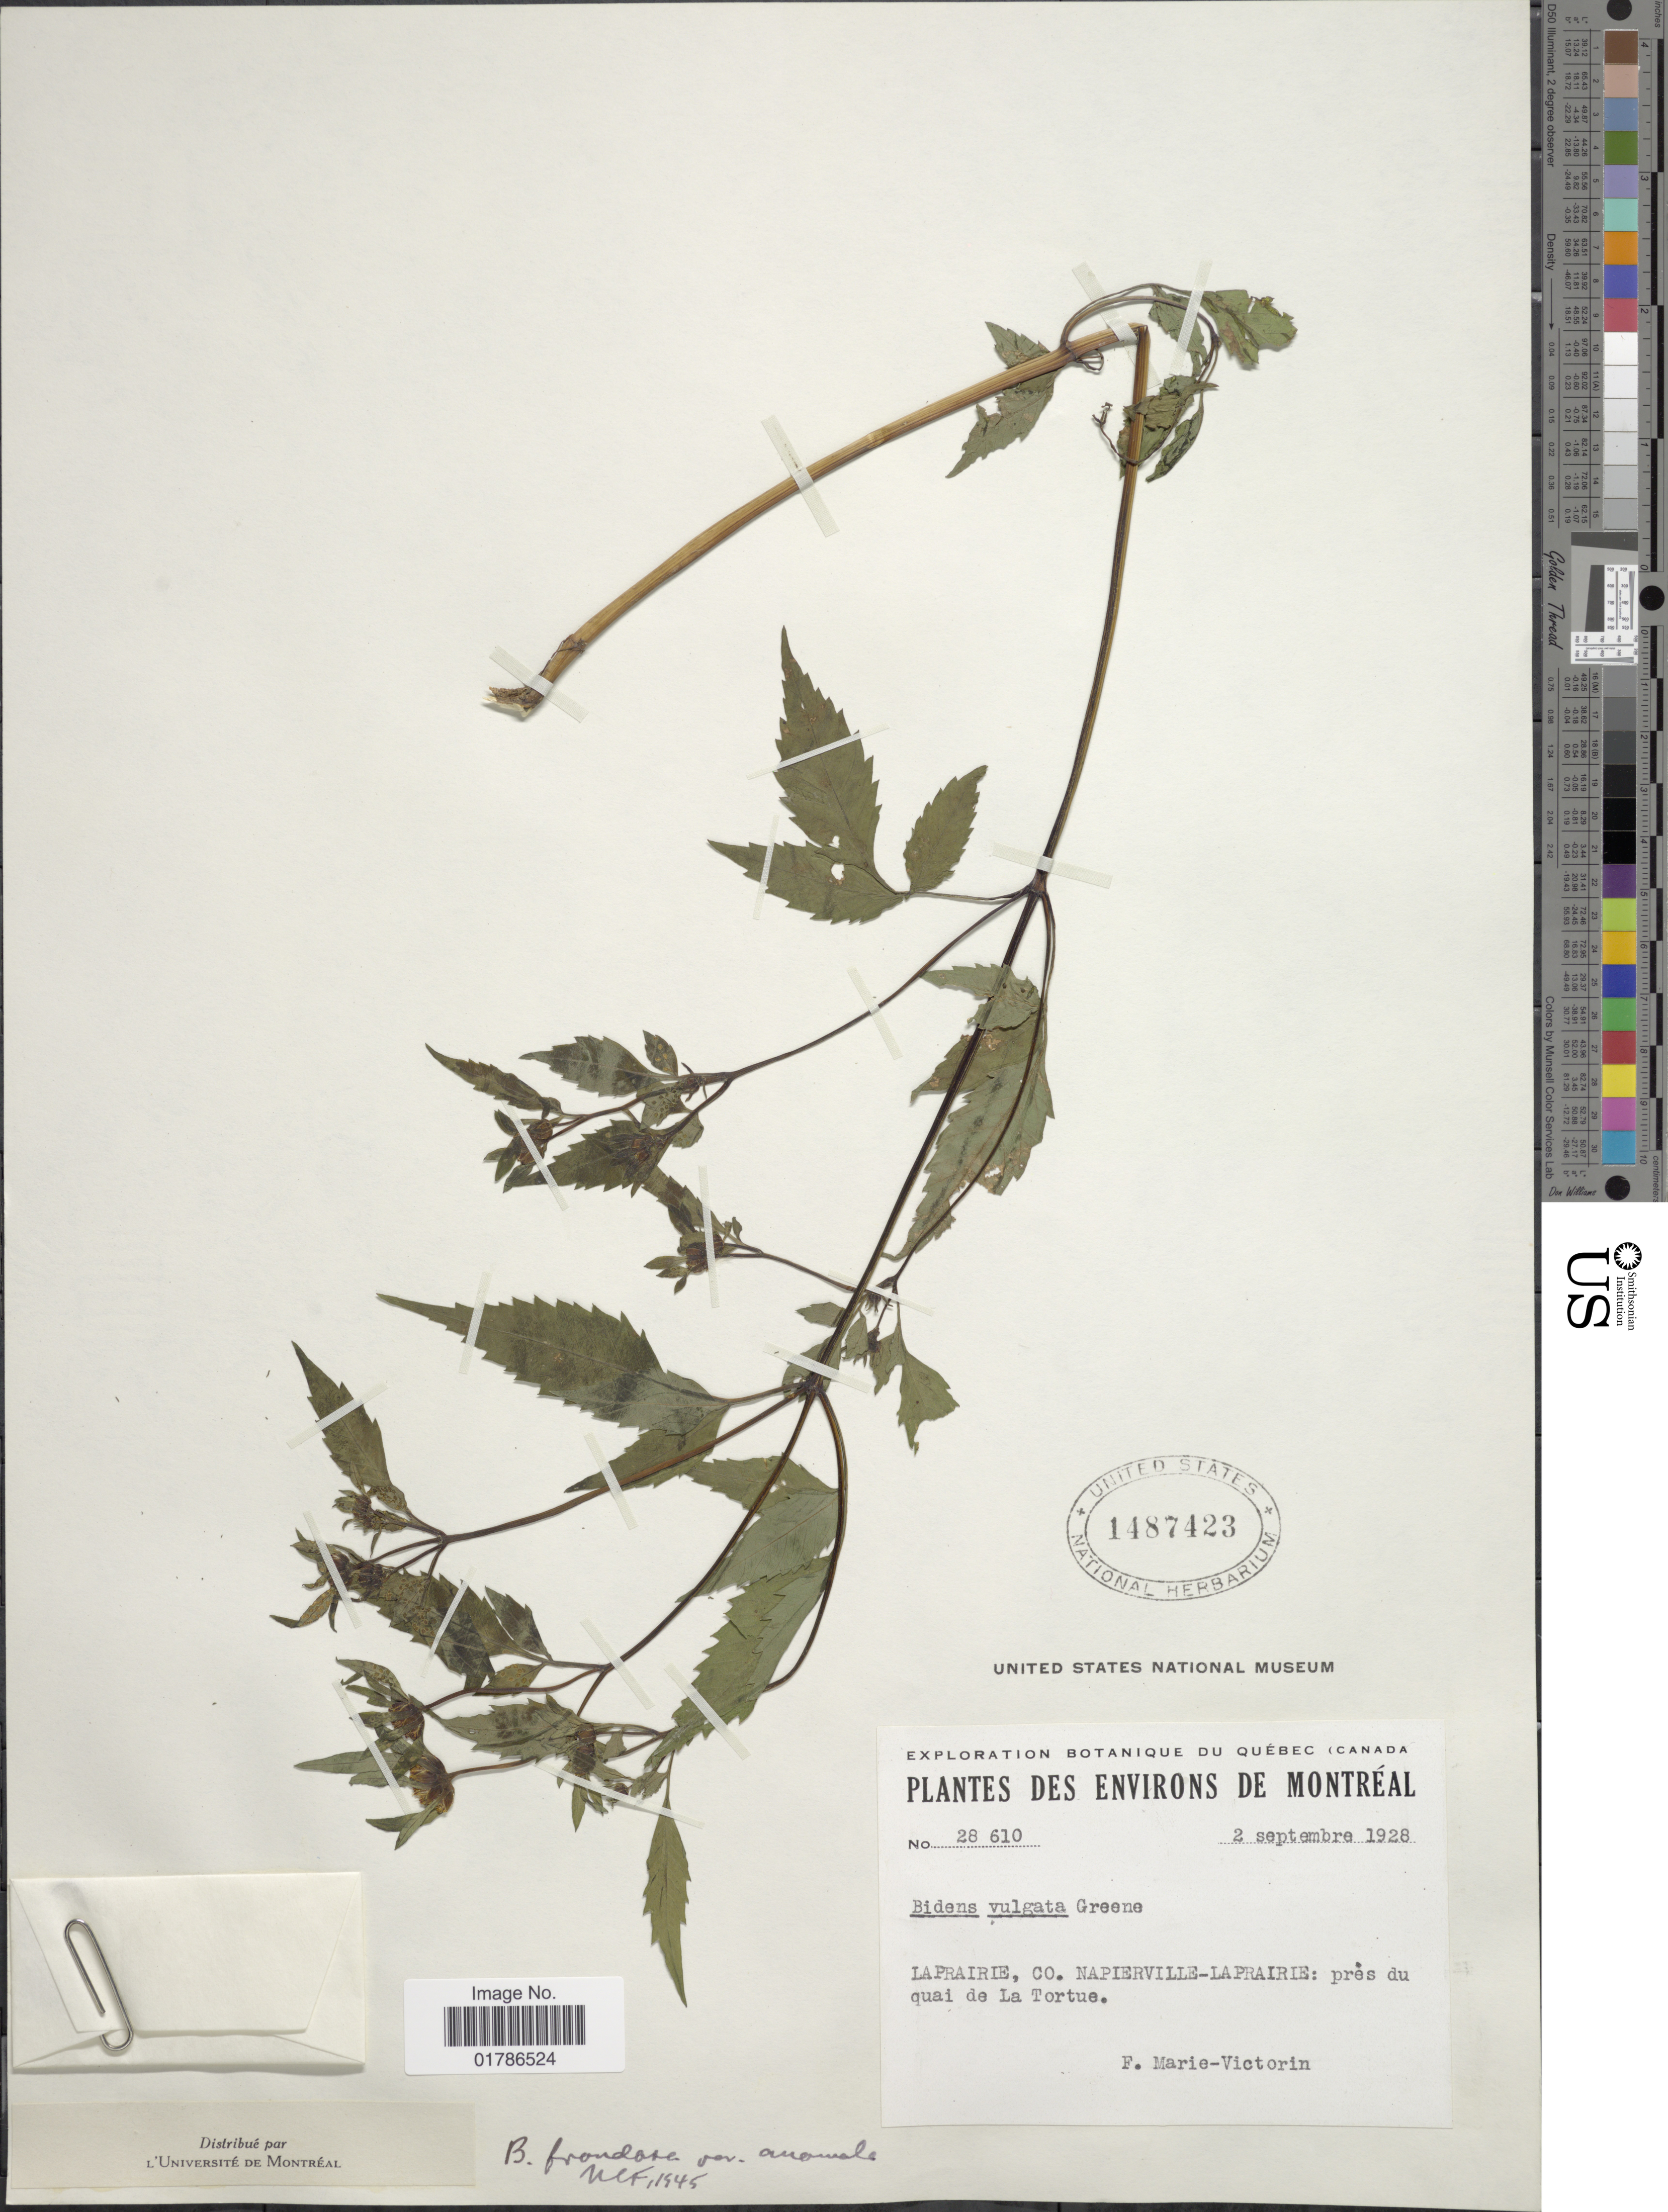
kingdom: Plantae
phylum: Tracheophyta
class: Magnoliopsida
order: Asterales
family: Asteraceae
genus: Bidens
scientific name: Bidens frondosa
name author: L.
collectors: F. Marie-Victorin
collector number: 28610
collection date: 1928-09-02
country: Canada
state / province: Quebec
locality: Lapairie, Co. Napierville-Laprairie: pres du quai de La Tortue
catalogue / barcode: US 1487423